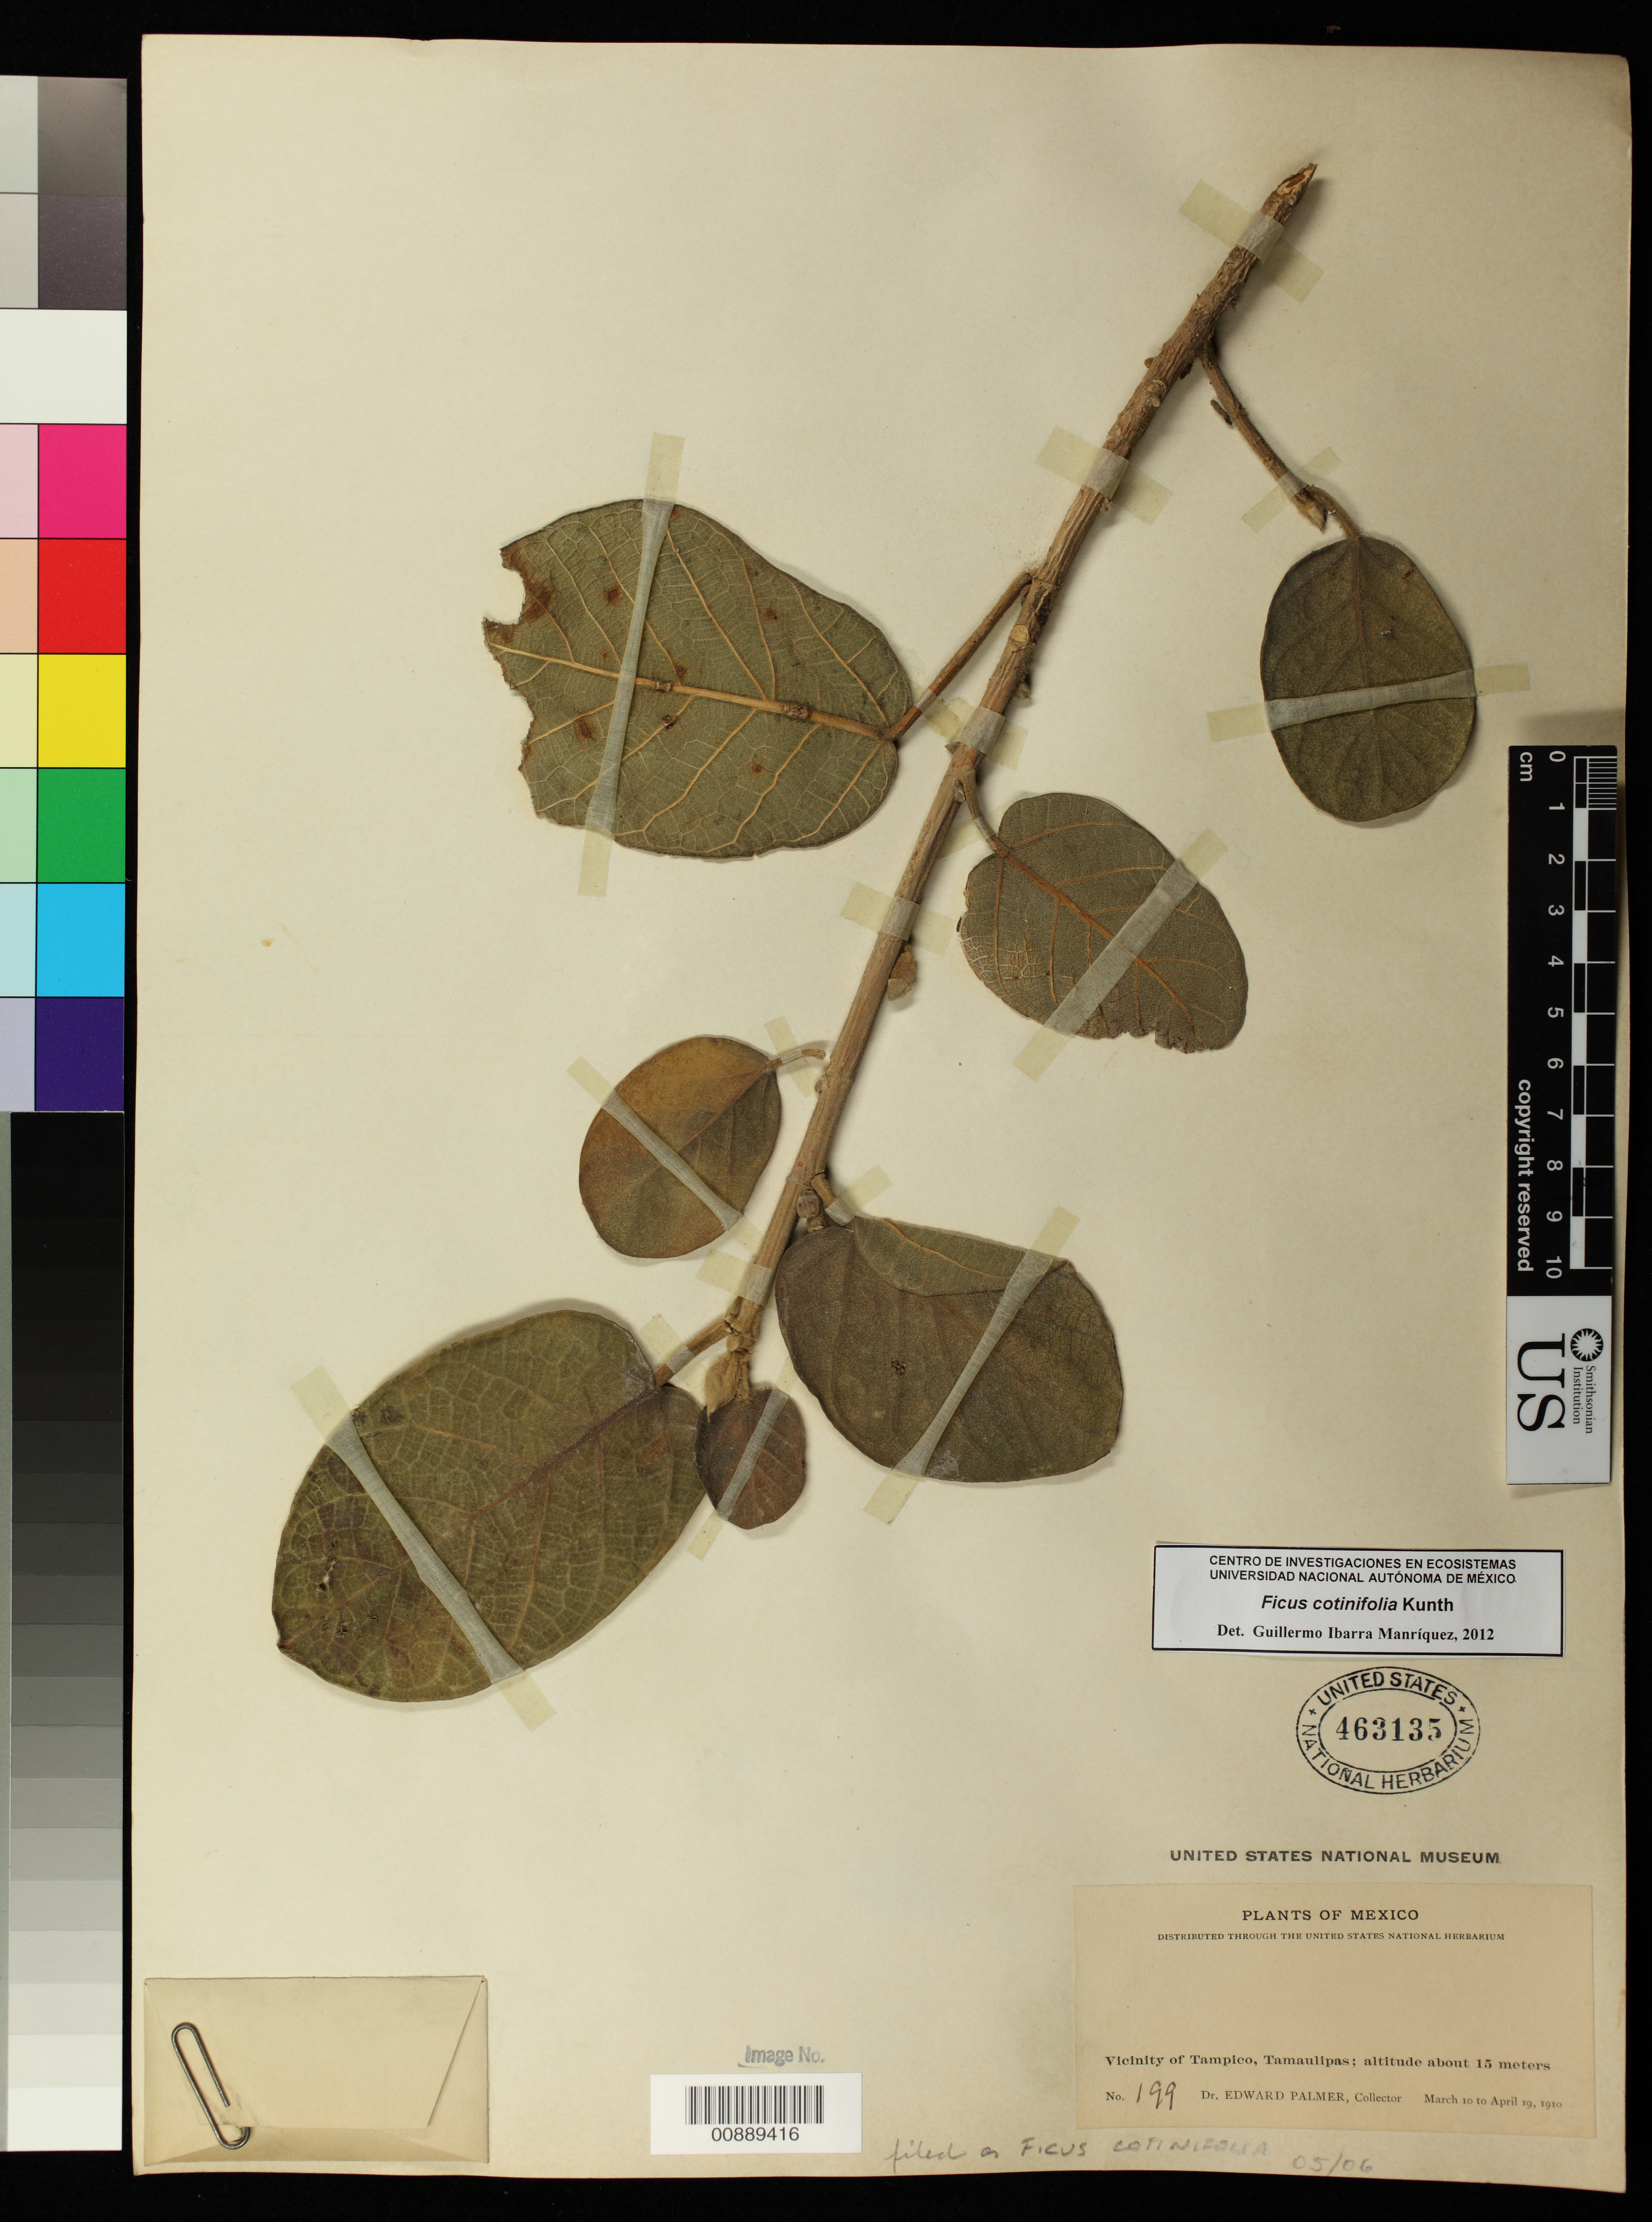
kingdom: Plantae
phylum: Tracheophyta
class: Magnoliopsida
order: Rosales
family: Moraceae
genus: Ficus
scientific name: Ficus cotinifolia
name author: Kunth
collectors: E. Palmer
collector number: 199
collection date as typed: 10 Mar 1910 to 19 Apr 1910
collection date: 1910-03-10/1910-04-19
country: Mexico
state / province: Tamaulipas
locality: Vicinity of Tampico, Tamaulipas.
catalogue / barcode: US 463135